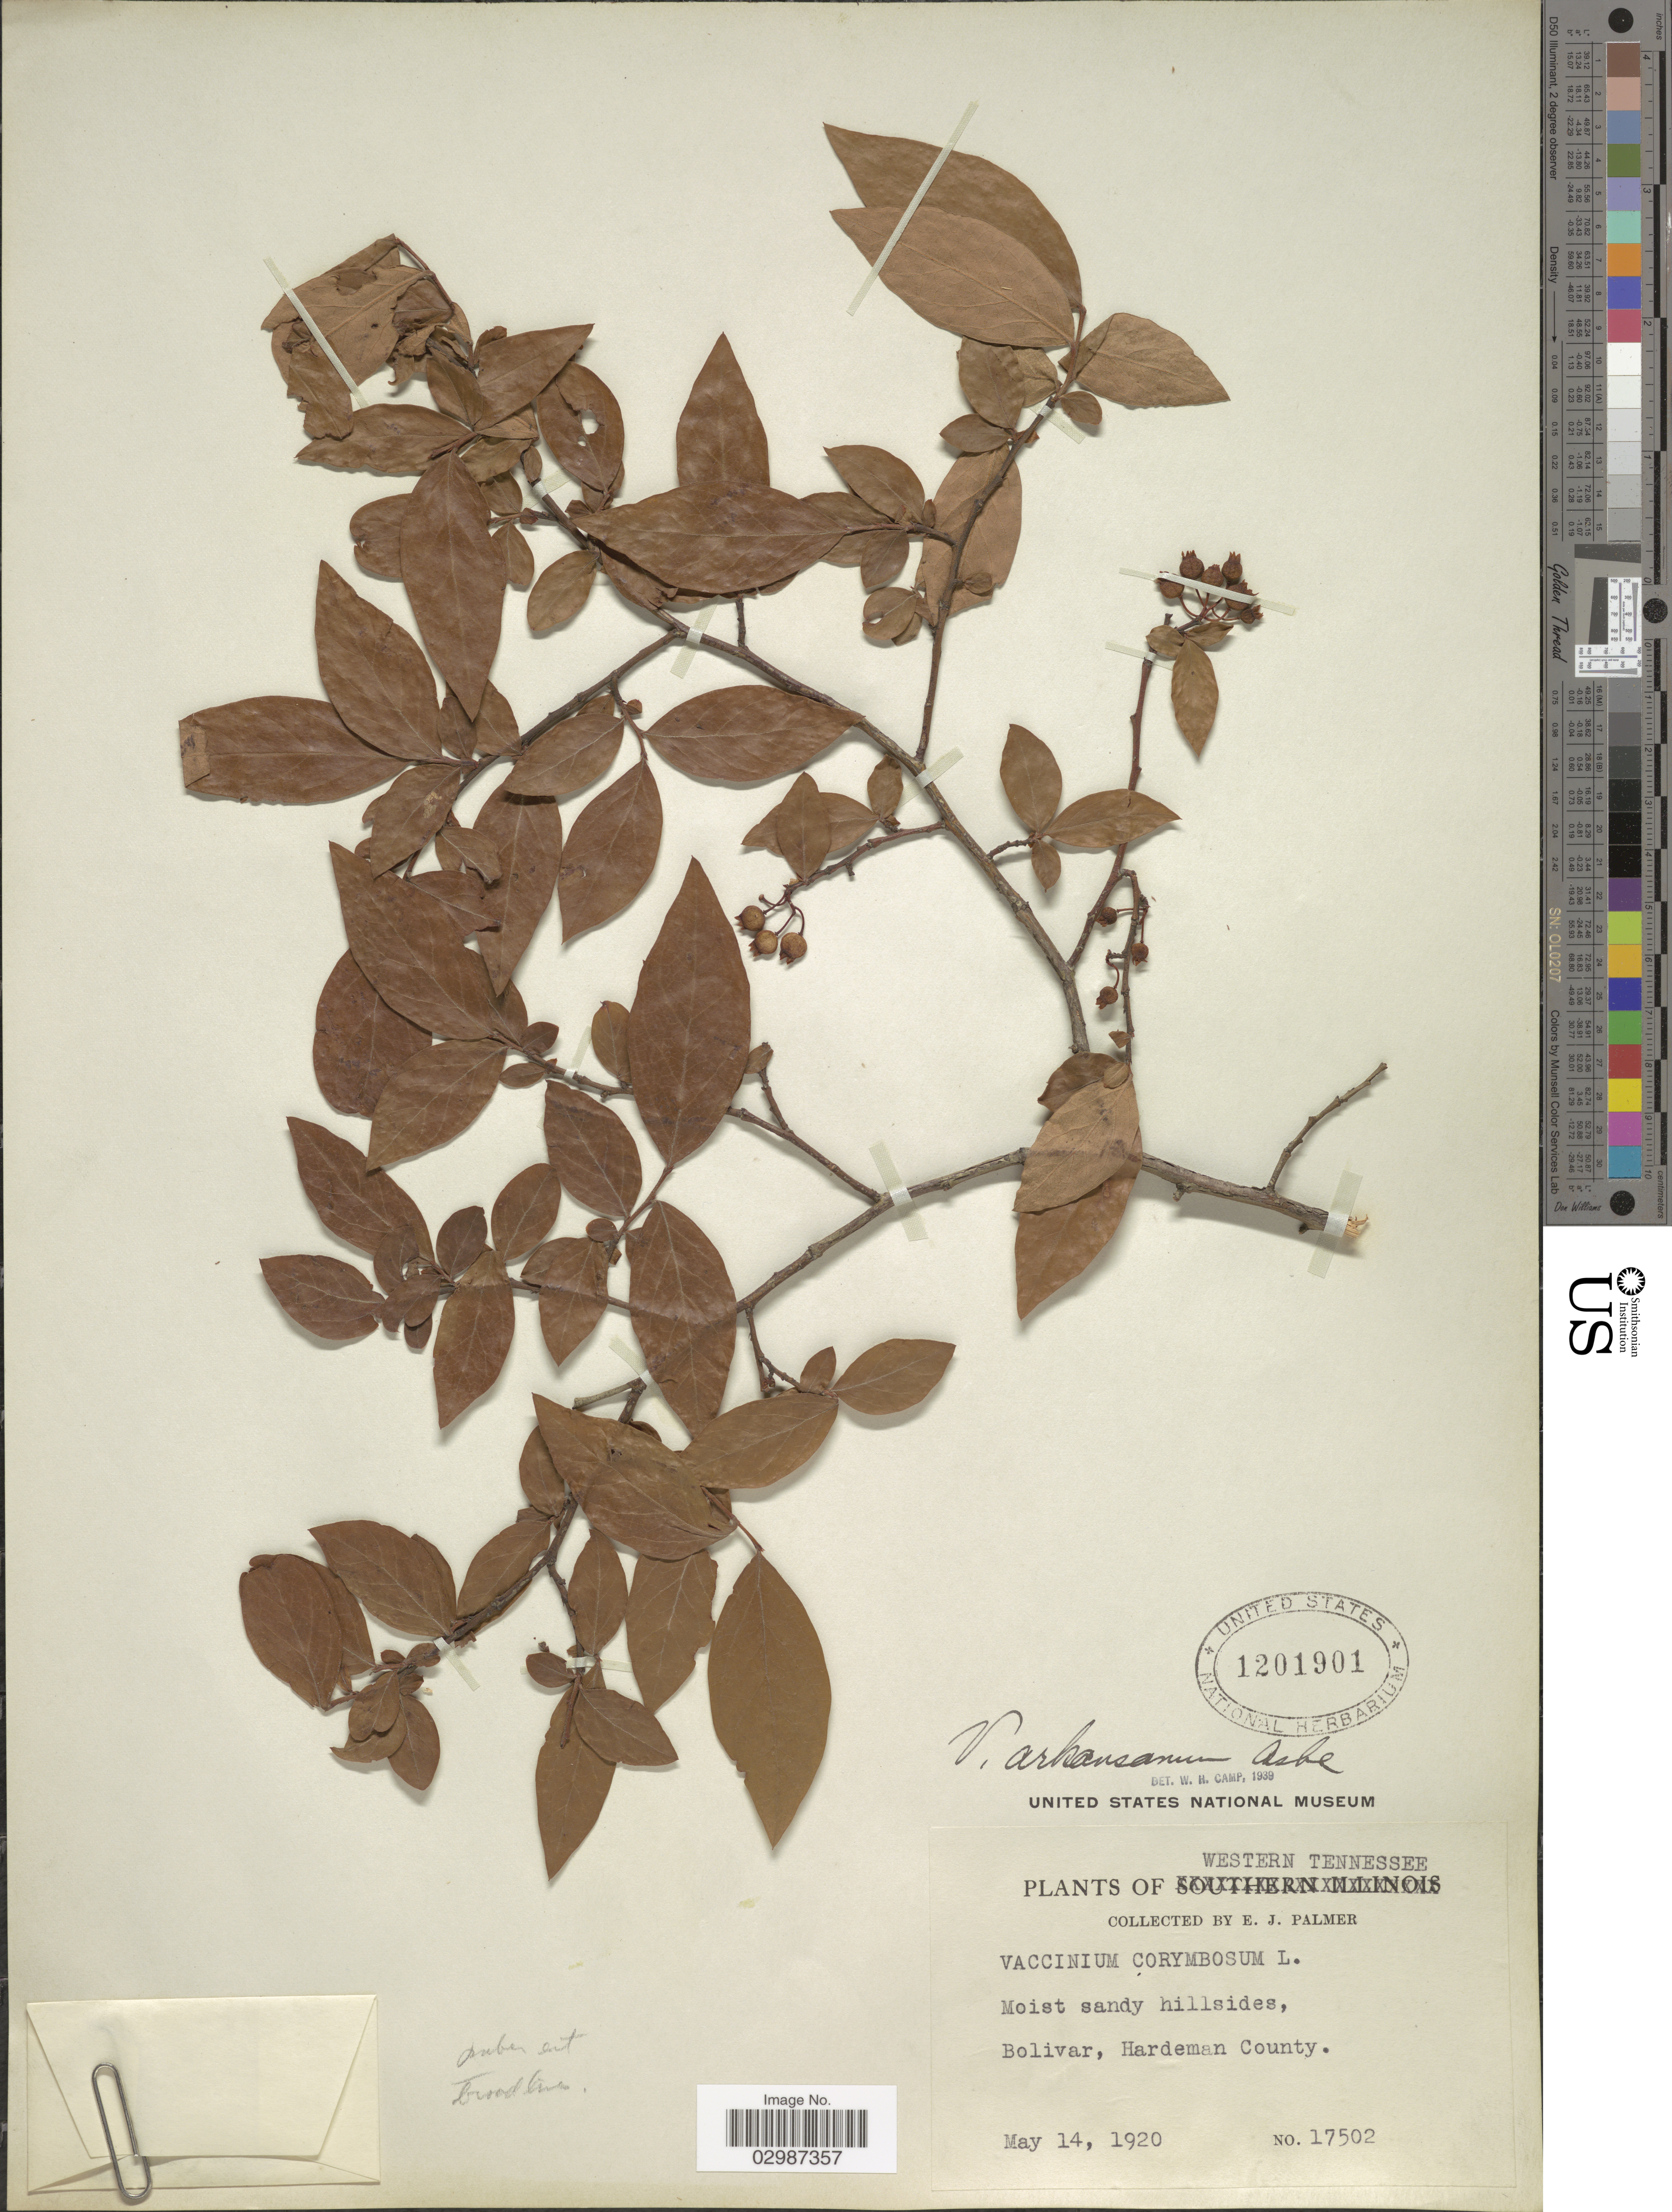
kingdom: Plantae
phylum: Tracheophyta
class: Magnoliopsida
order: Ericales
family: Ericaceae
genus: Vaccinium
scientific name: Vaccinium arkansanum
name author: Ashe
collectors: E. J. Palmer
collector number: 17502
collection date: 1920-05-14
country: United States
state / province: Tennessee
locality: Western Tennessee, Bolivar, Hardeman County.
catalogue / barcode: US 1201901